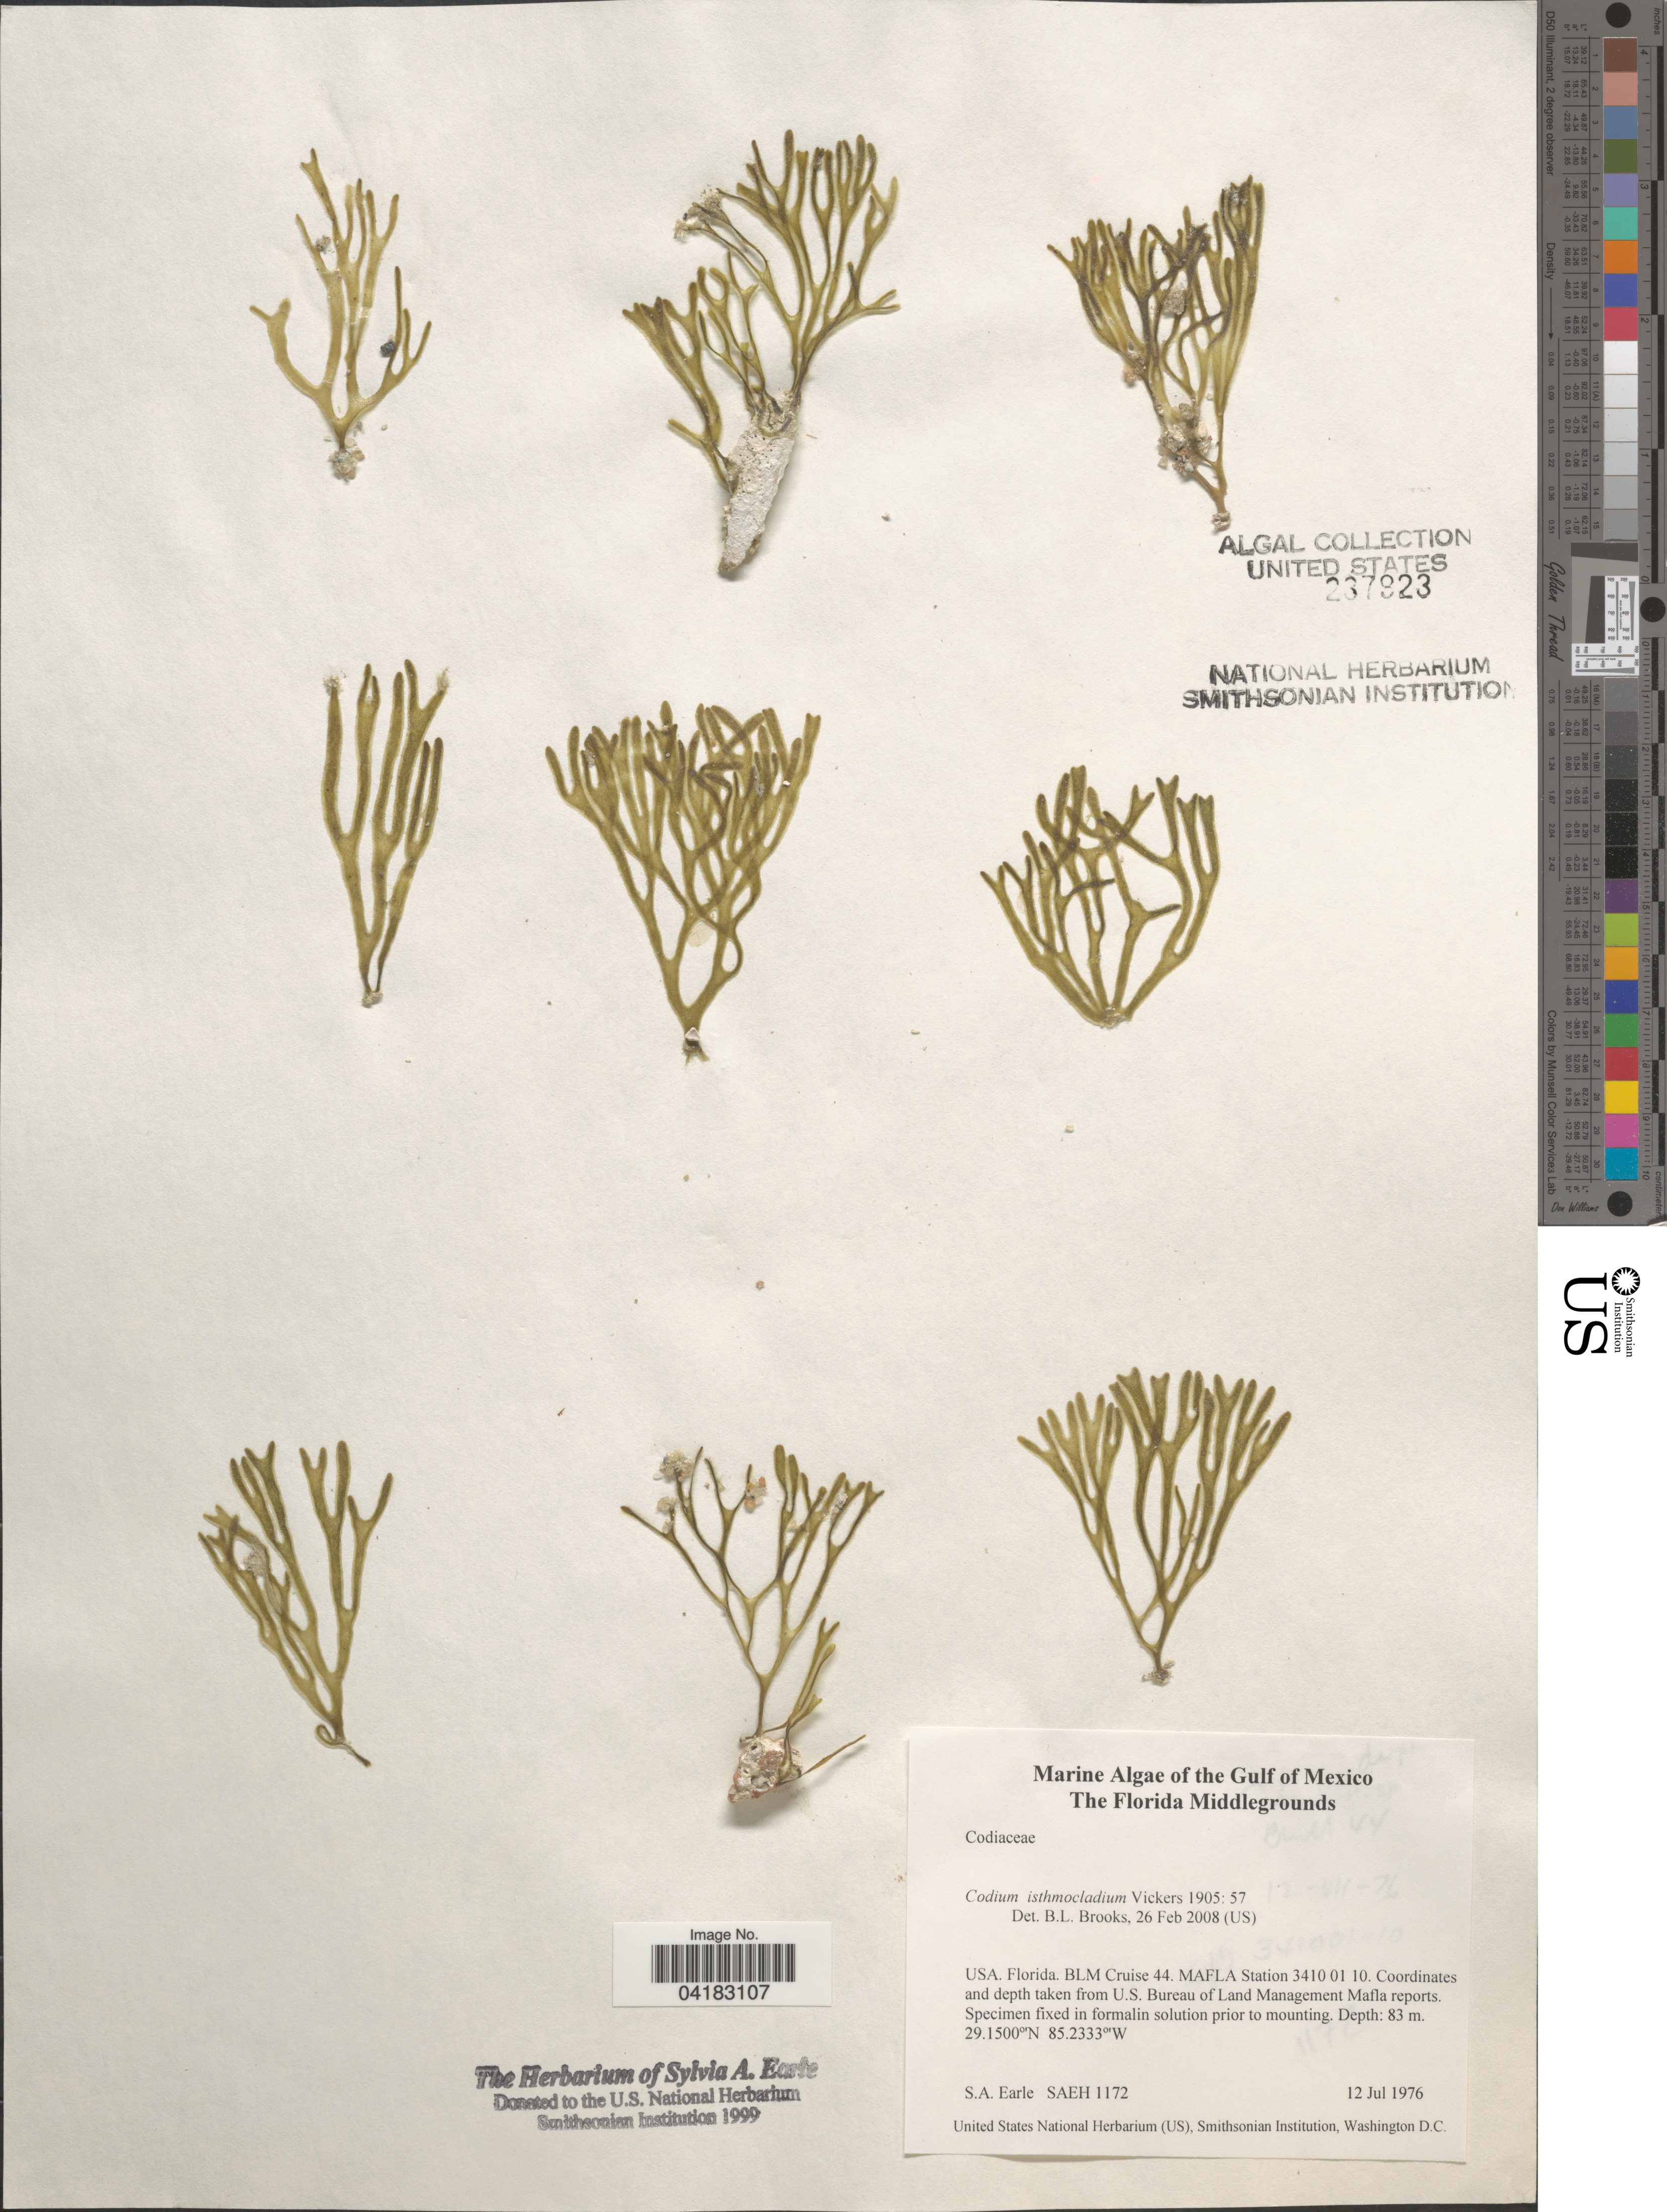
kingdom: Plantae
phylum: Chlorophyta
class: Ulvophyceae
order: Bryopsidales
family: Codiaceae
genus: Codium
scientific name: Codium isthmocladum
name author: Vickers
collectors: S. A. Earle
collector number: SAEH1172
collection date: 1976-07-12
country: United States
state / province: Florida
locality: Gulf of Mexico. The Florida Middlegrounds. BLM Cruise 44. MAFLA Station 3410 01 10.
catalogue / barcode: US 237923